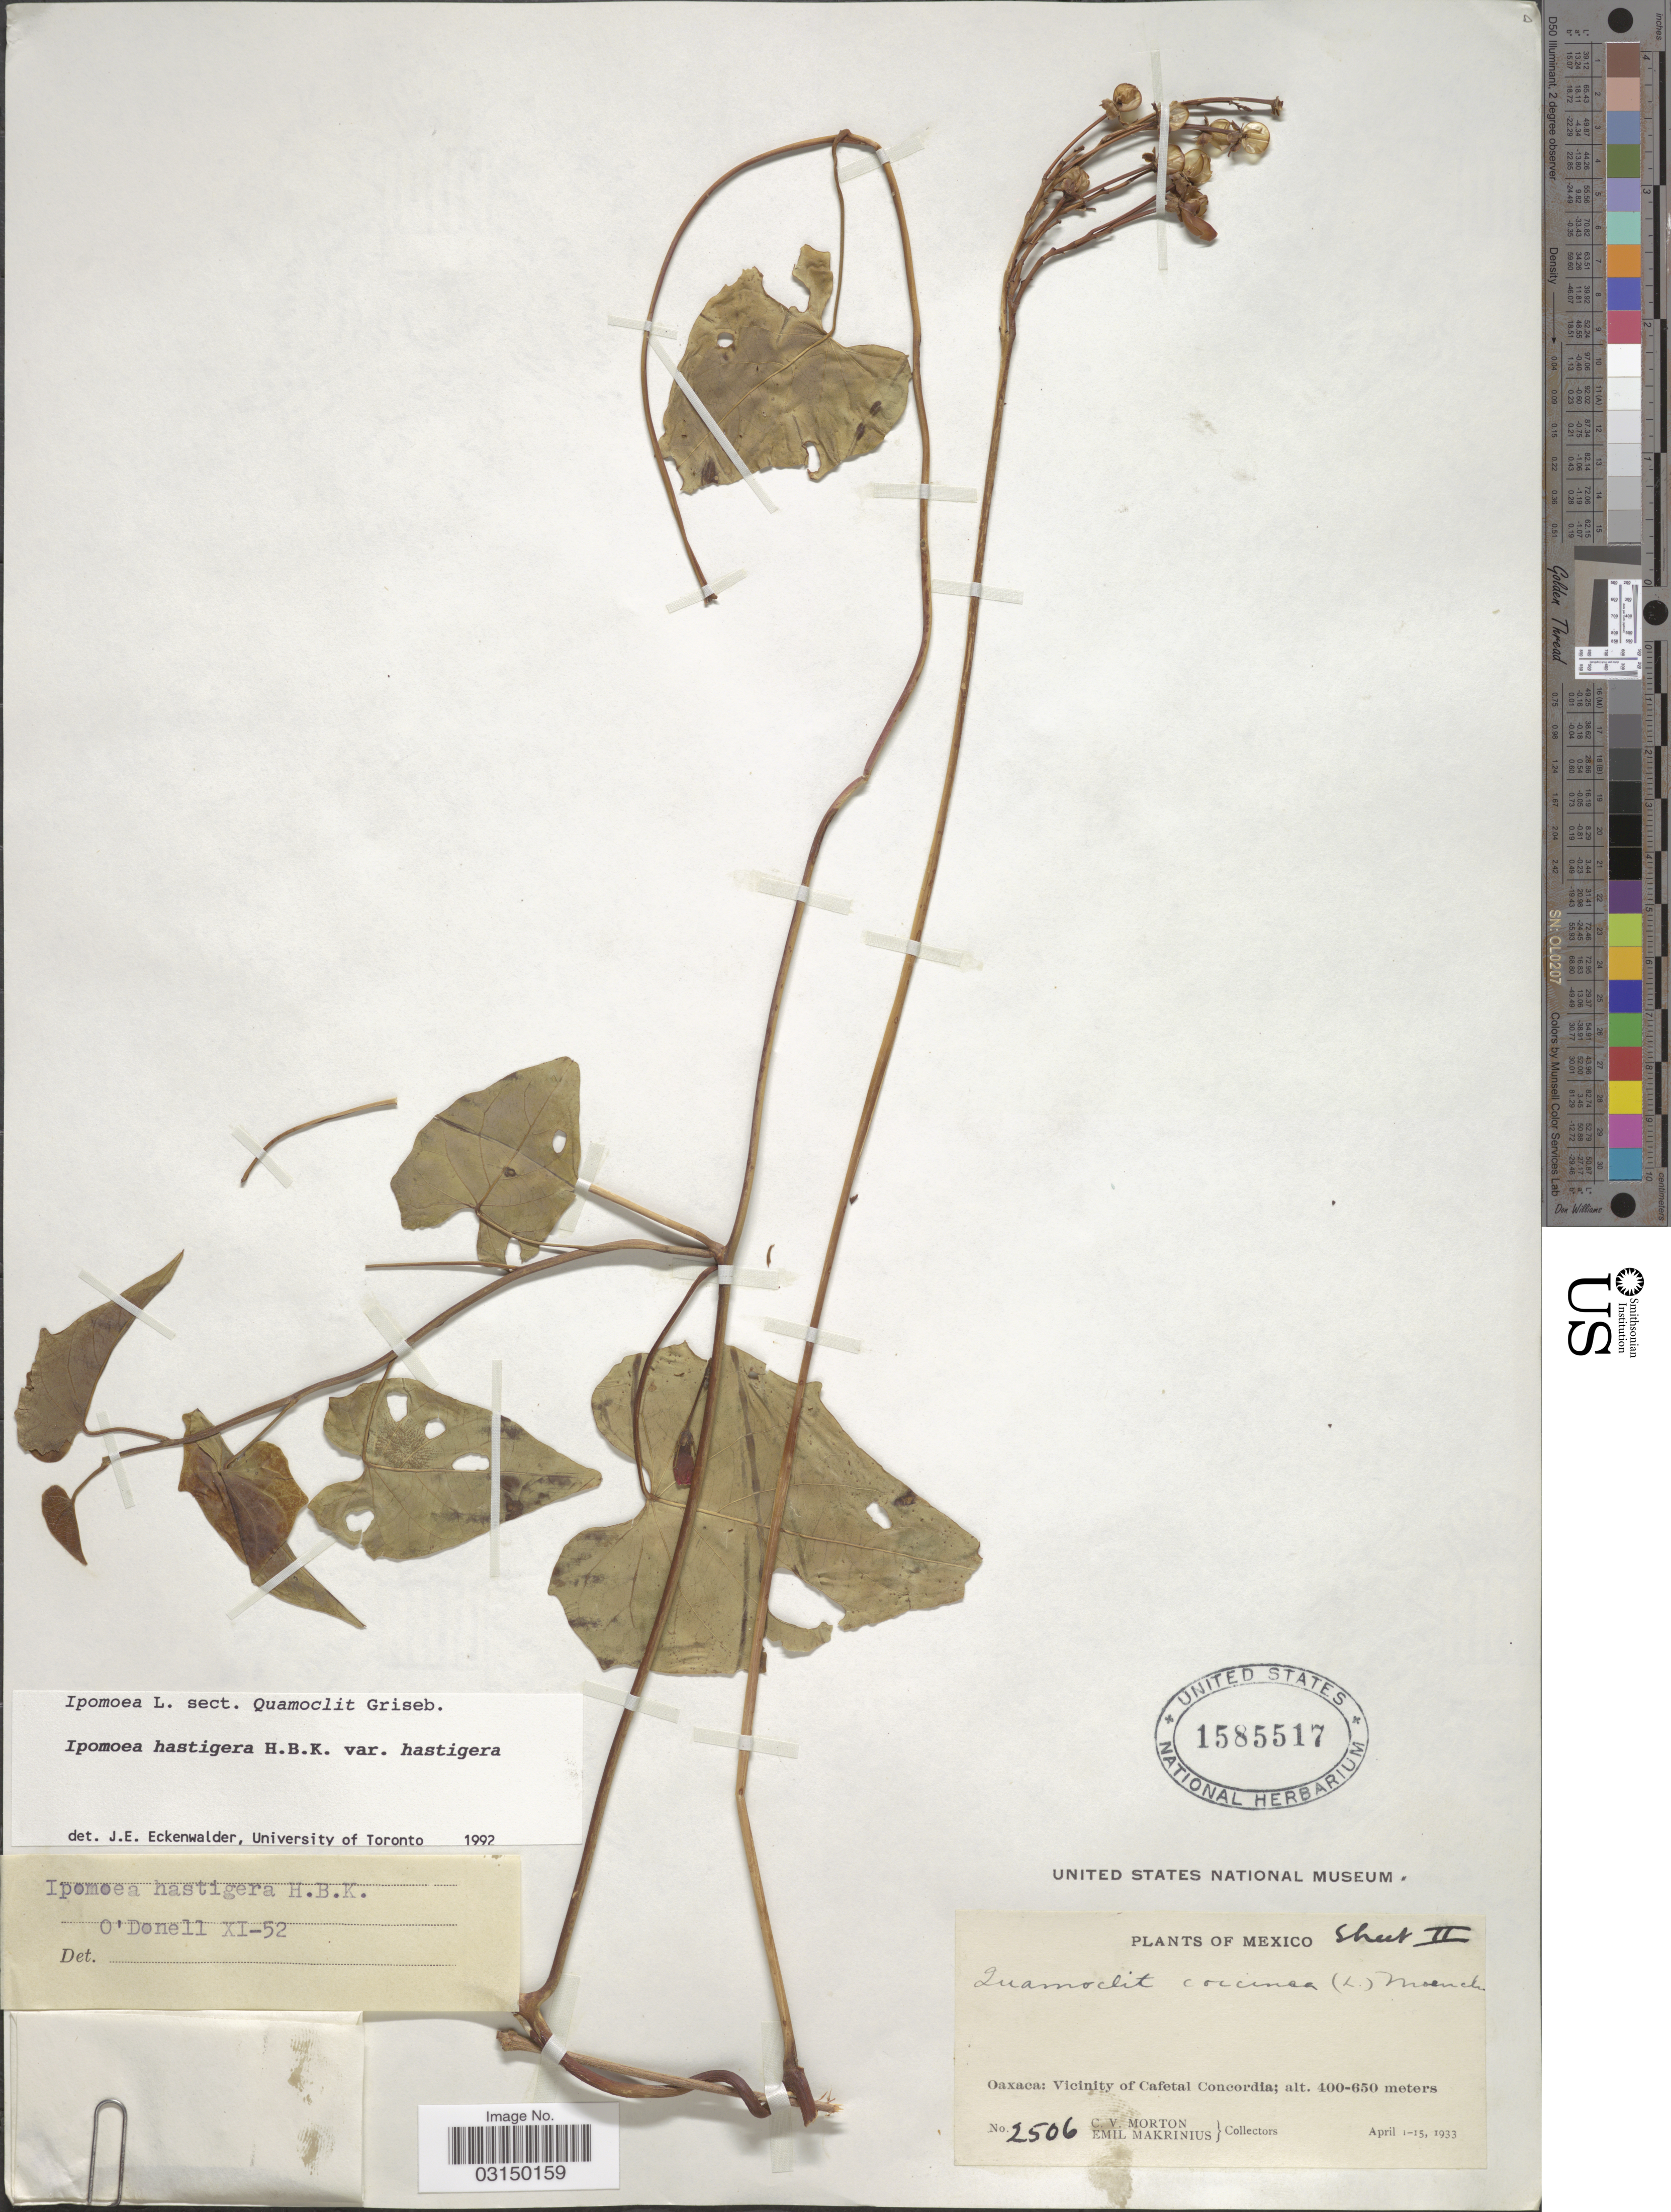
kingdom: Plantae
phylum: Tracheophyta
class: Magnoliopsida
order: Solanales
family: Convolvulaceae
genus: Ipomoea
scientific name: Ipomoea hastigera var. hastigera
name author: Kunth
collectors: C. V. Morton & E. Makrinus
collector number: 2506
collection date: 1933-04-01/1933-04-15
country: Mexico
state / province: Oaxaca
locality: Vicinity of Cafetal Concordia.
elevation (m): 400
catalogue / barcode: US 1585517